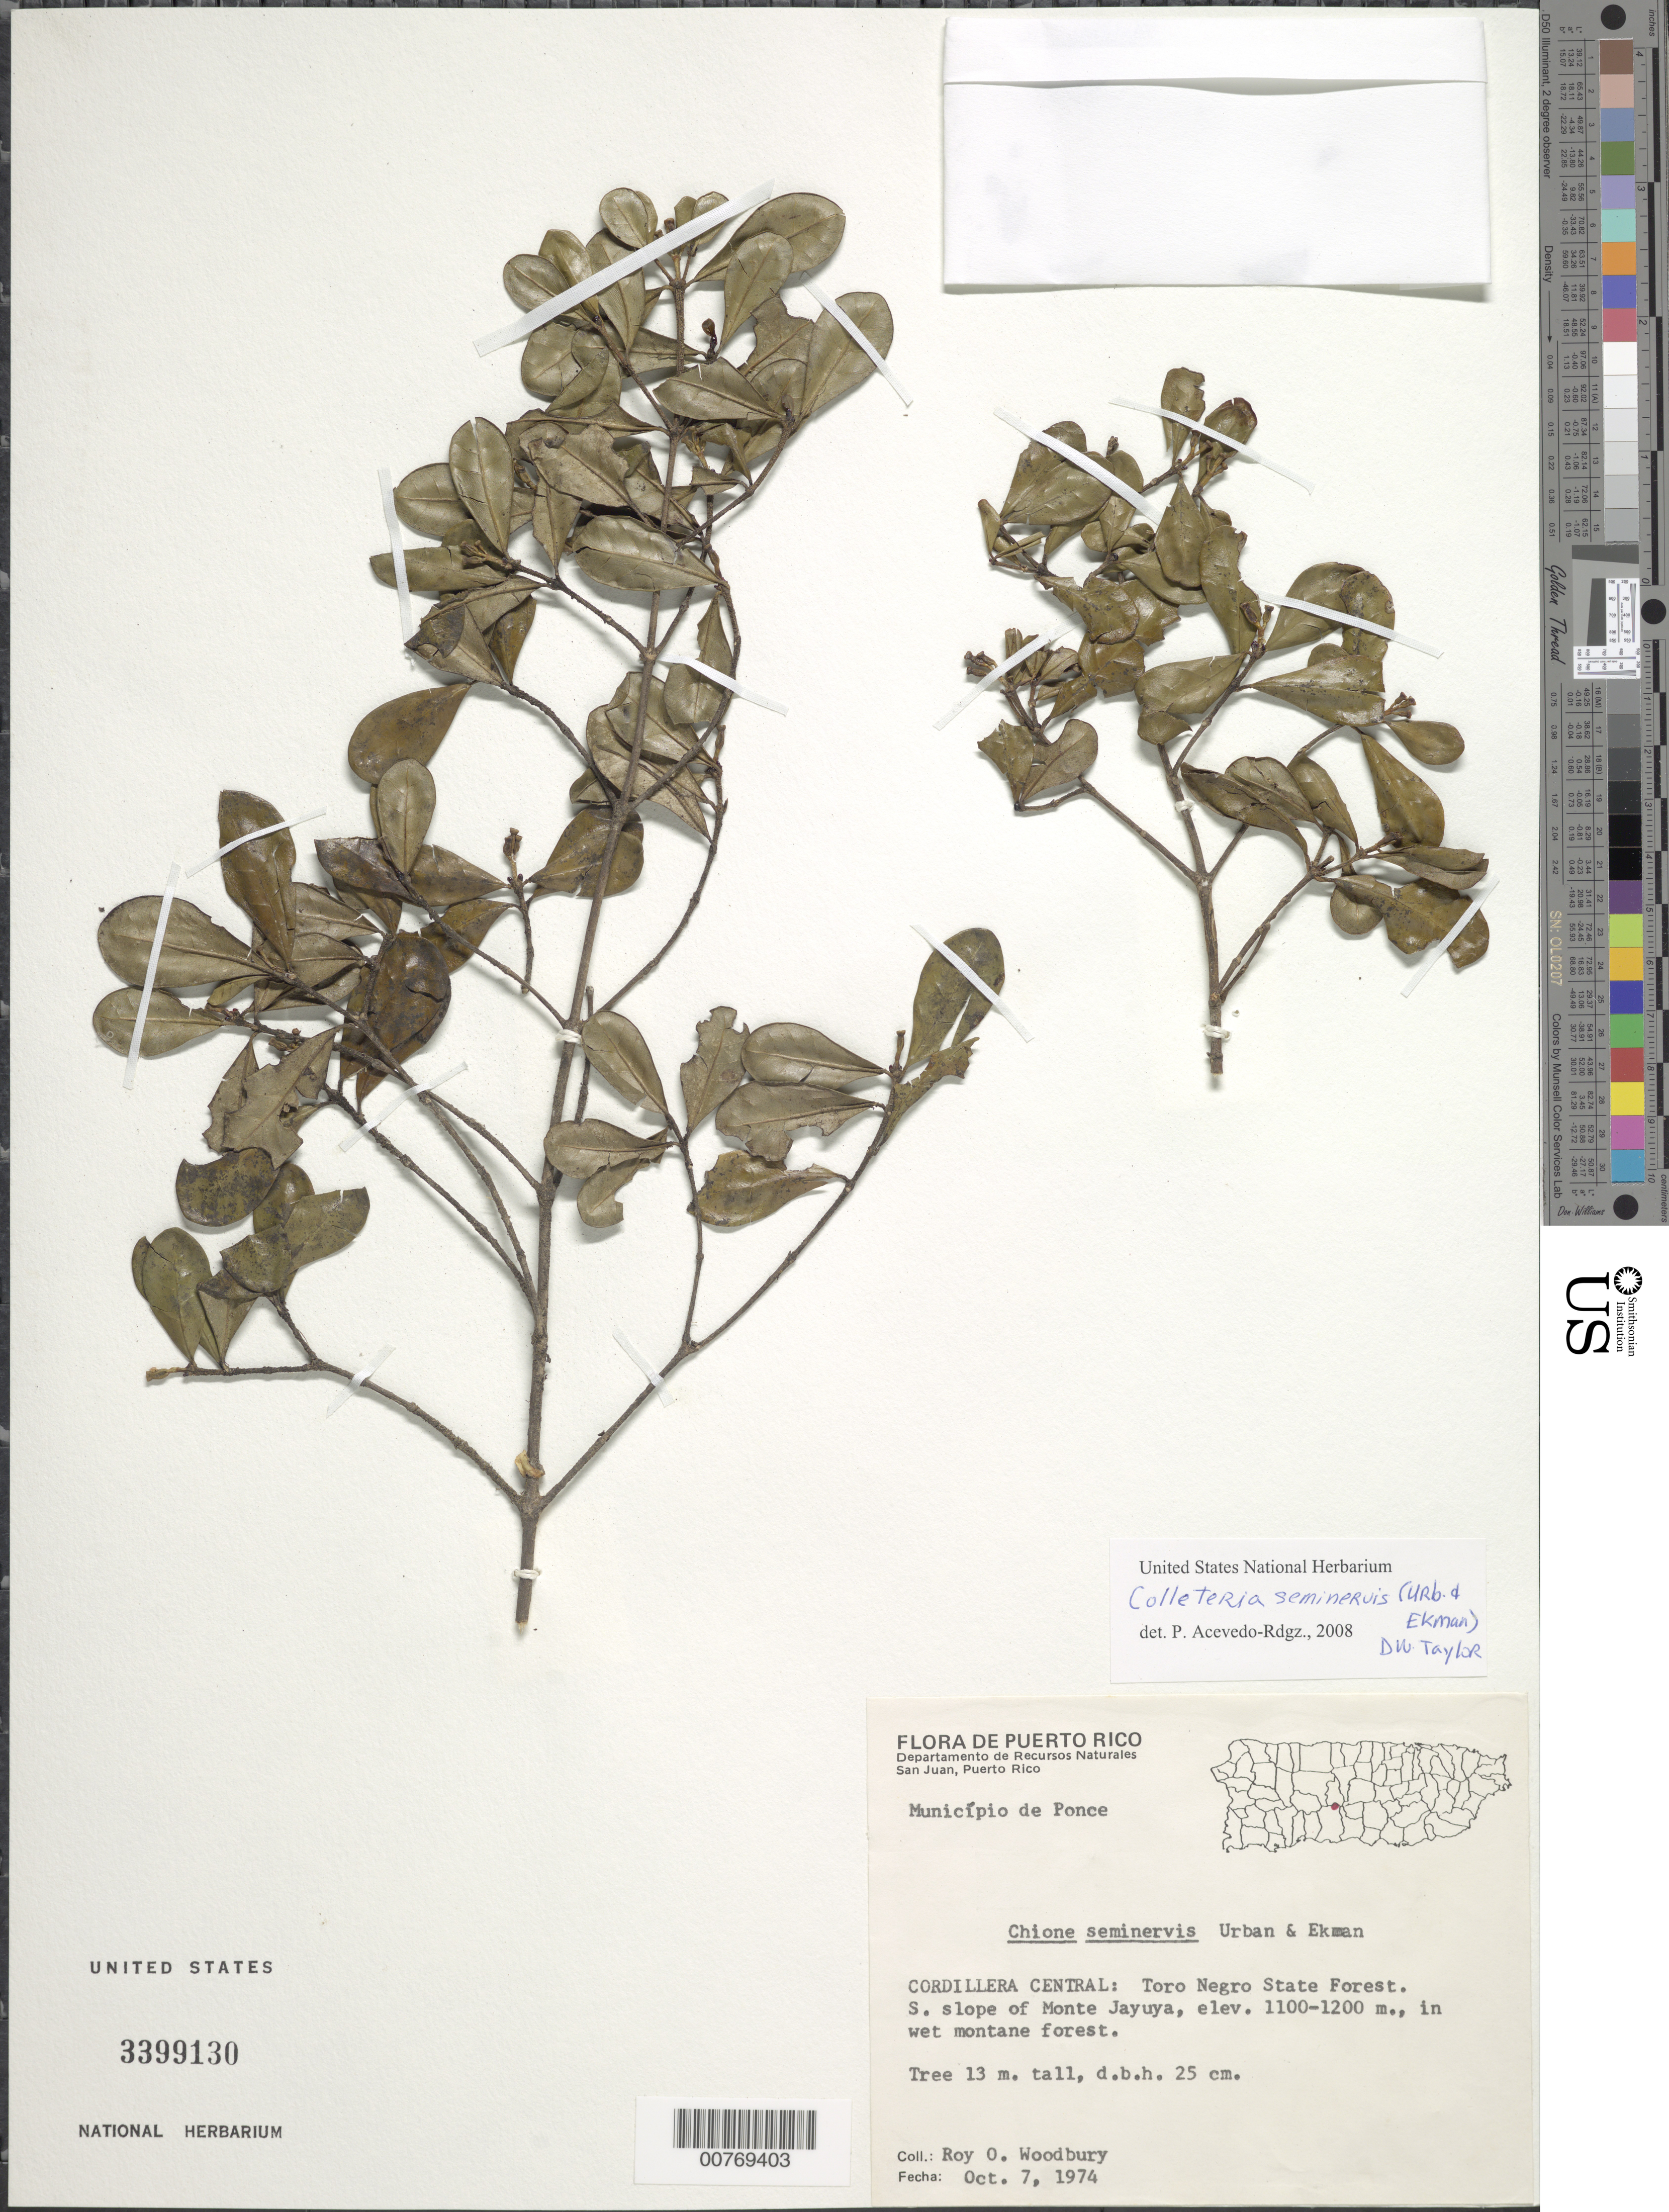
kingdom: Plantae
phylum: Tracheophyta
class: Magnoliopsida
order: Gentianales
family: Rubiaceae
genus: Colleteria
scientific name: Colleteria seminervis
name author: (Urb. & Ekman) D.W. Taylor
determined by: Taylor, D. W., (MICH), University of Michigan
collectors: R. O. Woodbury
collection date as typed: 07 Oct 1974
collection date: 1974-10-07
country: Puerto Rico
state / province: Ponce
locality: Municipio de Ponce. Cordillera Central: Toro Negro State Forest, south slope of Monte Jayuya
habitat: Wet montane forest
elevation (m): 1100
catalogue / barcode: US 3399130